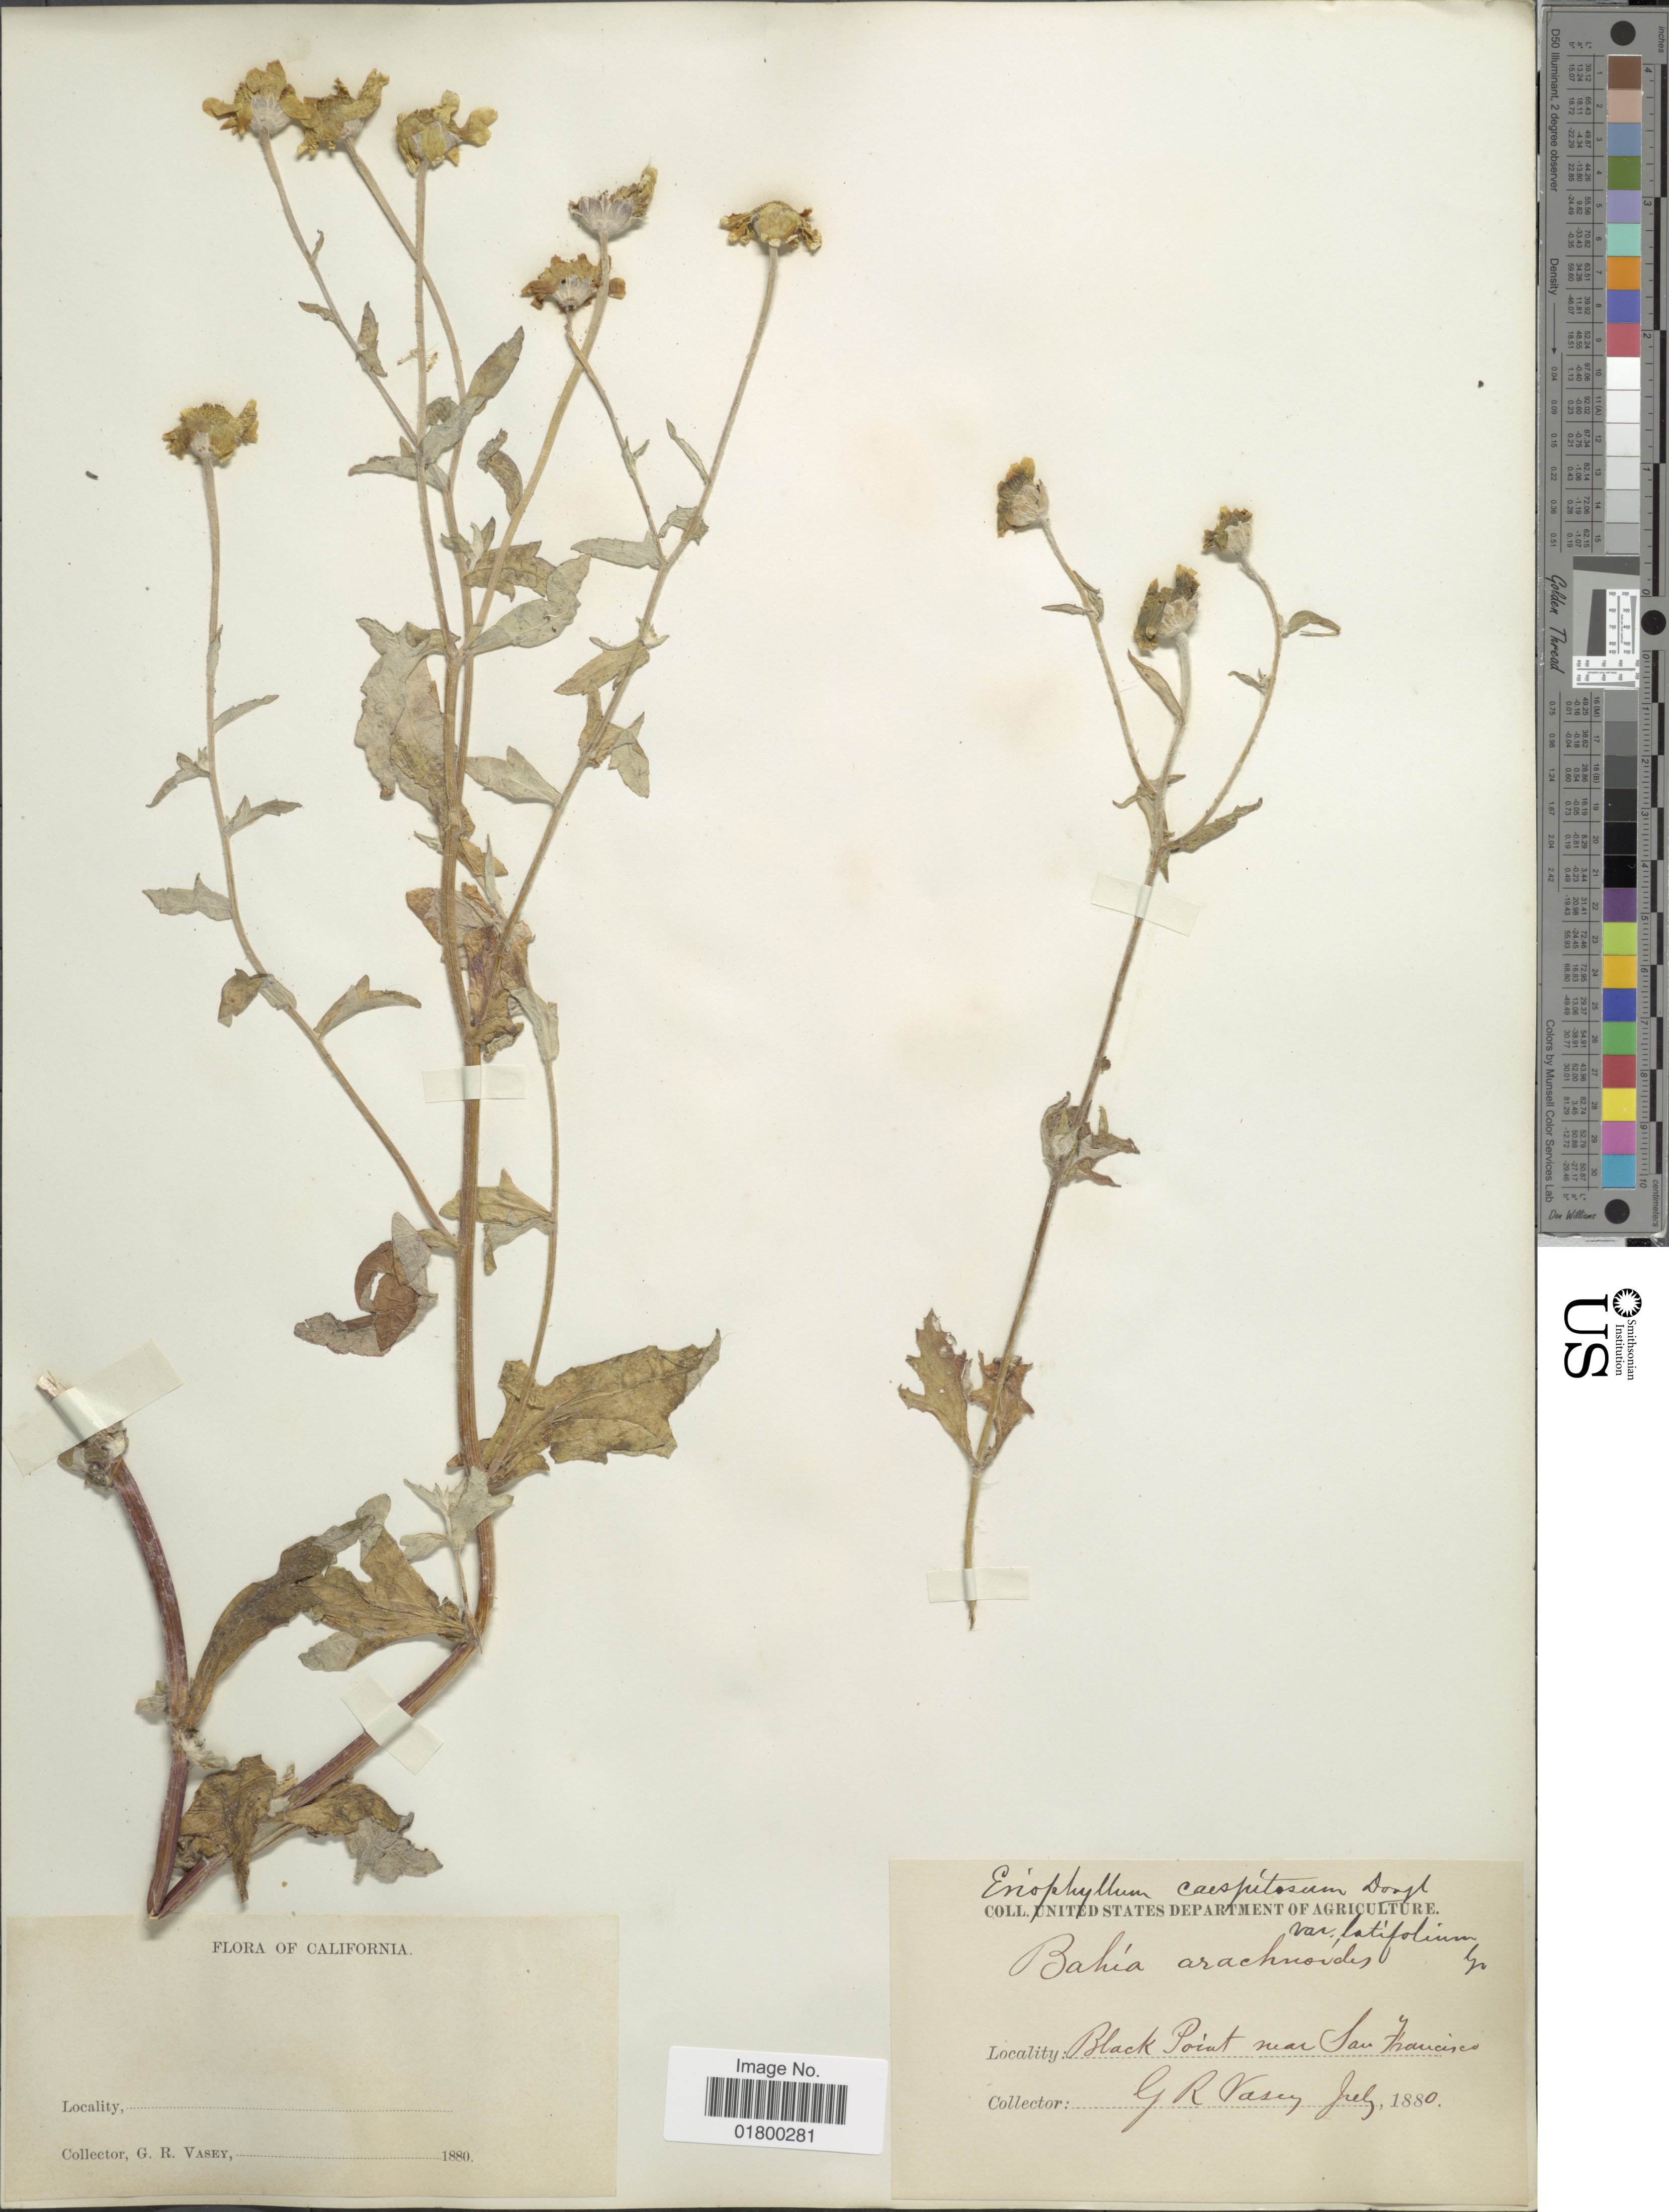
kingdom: Plantae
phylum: Tracheophyta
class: Magnoliopsida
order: Asterales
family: Asteraceae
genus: Eriophyllum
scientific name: Eriophyllum lanatum var. arachnoideum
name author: (Fisch. & Avé-Lall.) Jeps.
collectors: G. R. Vasey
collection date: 1880-07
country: United States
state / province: California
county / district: San Francisco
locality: Black Point near San Francisco